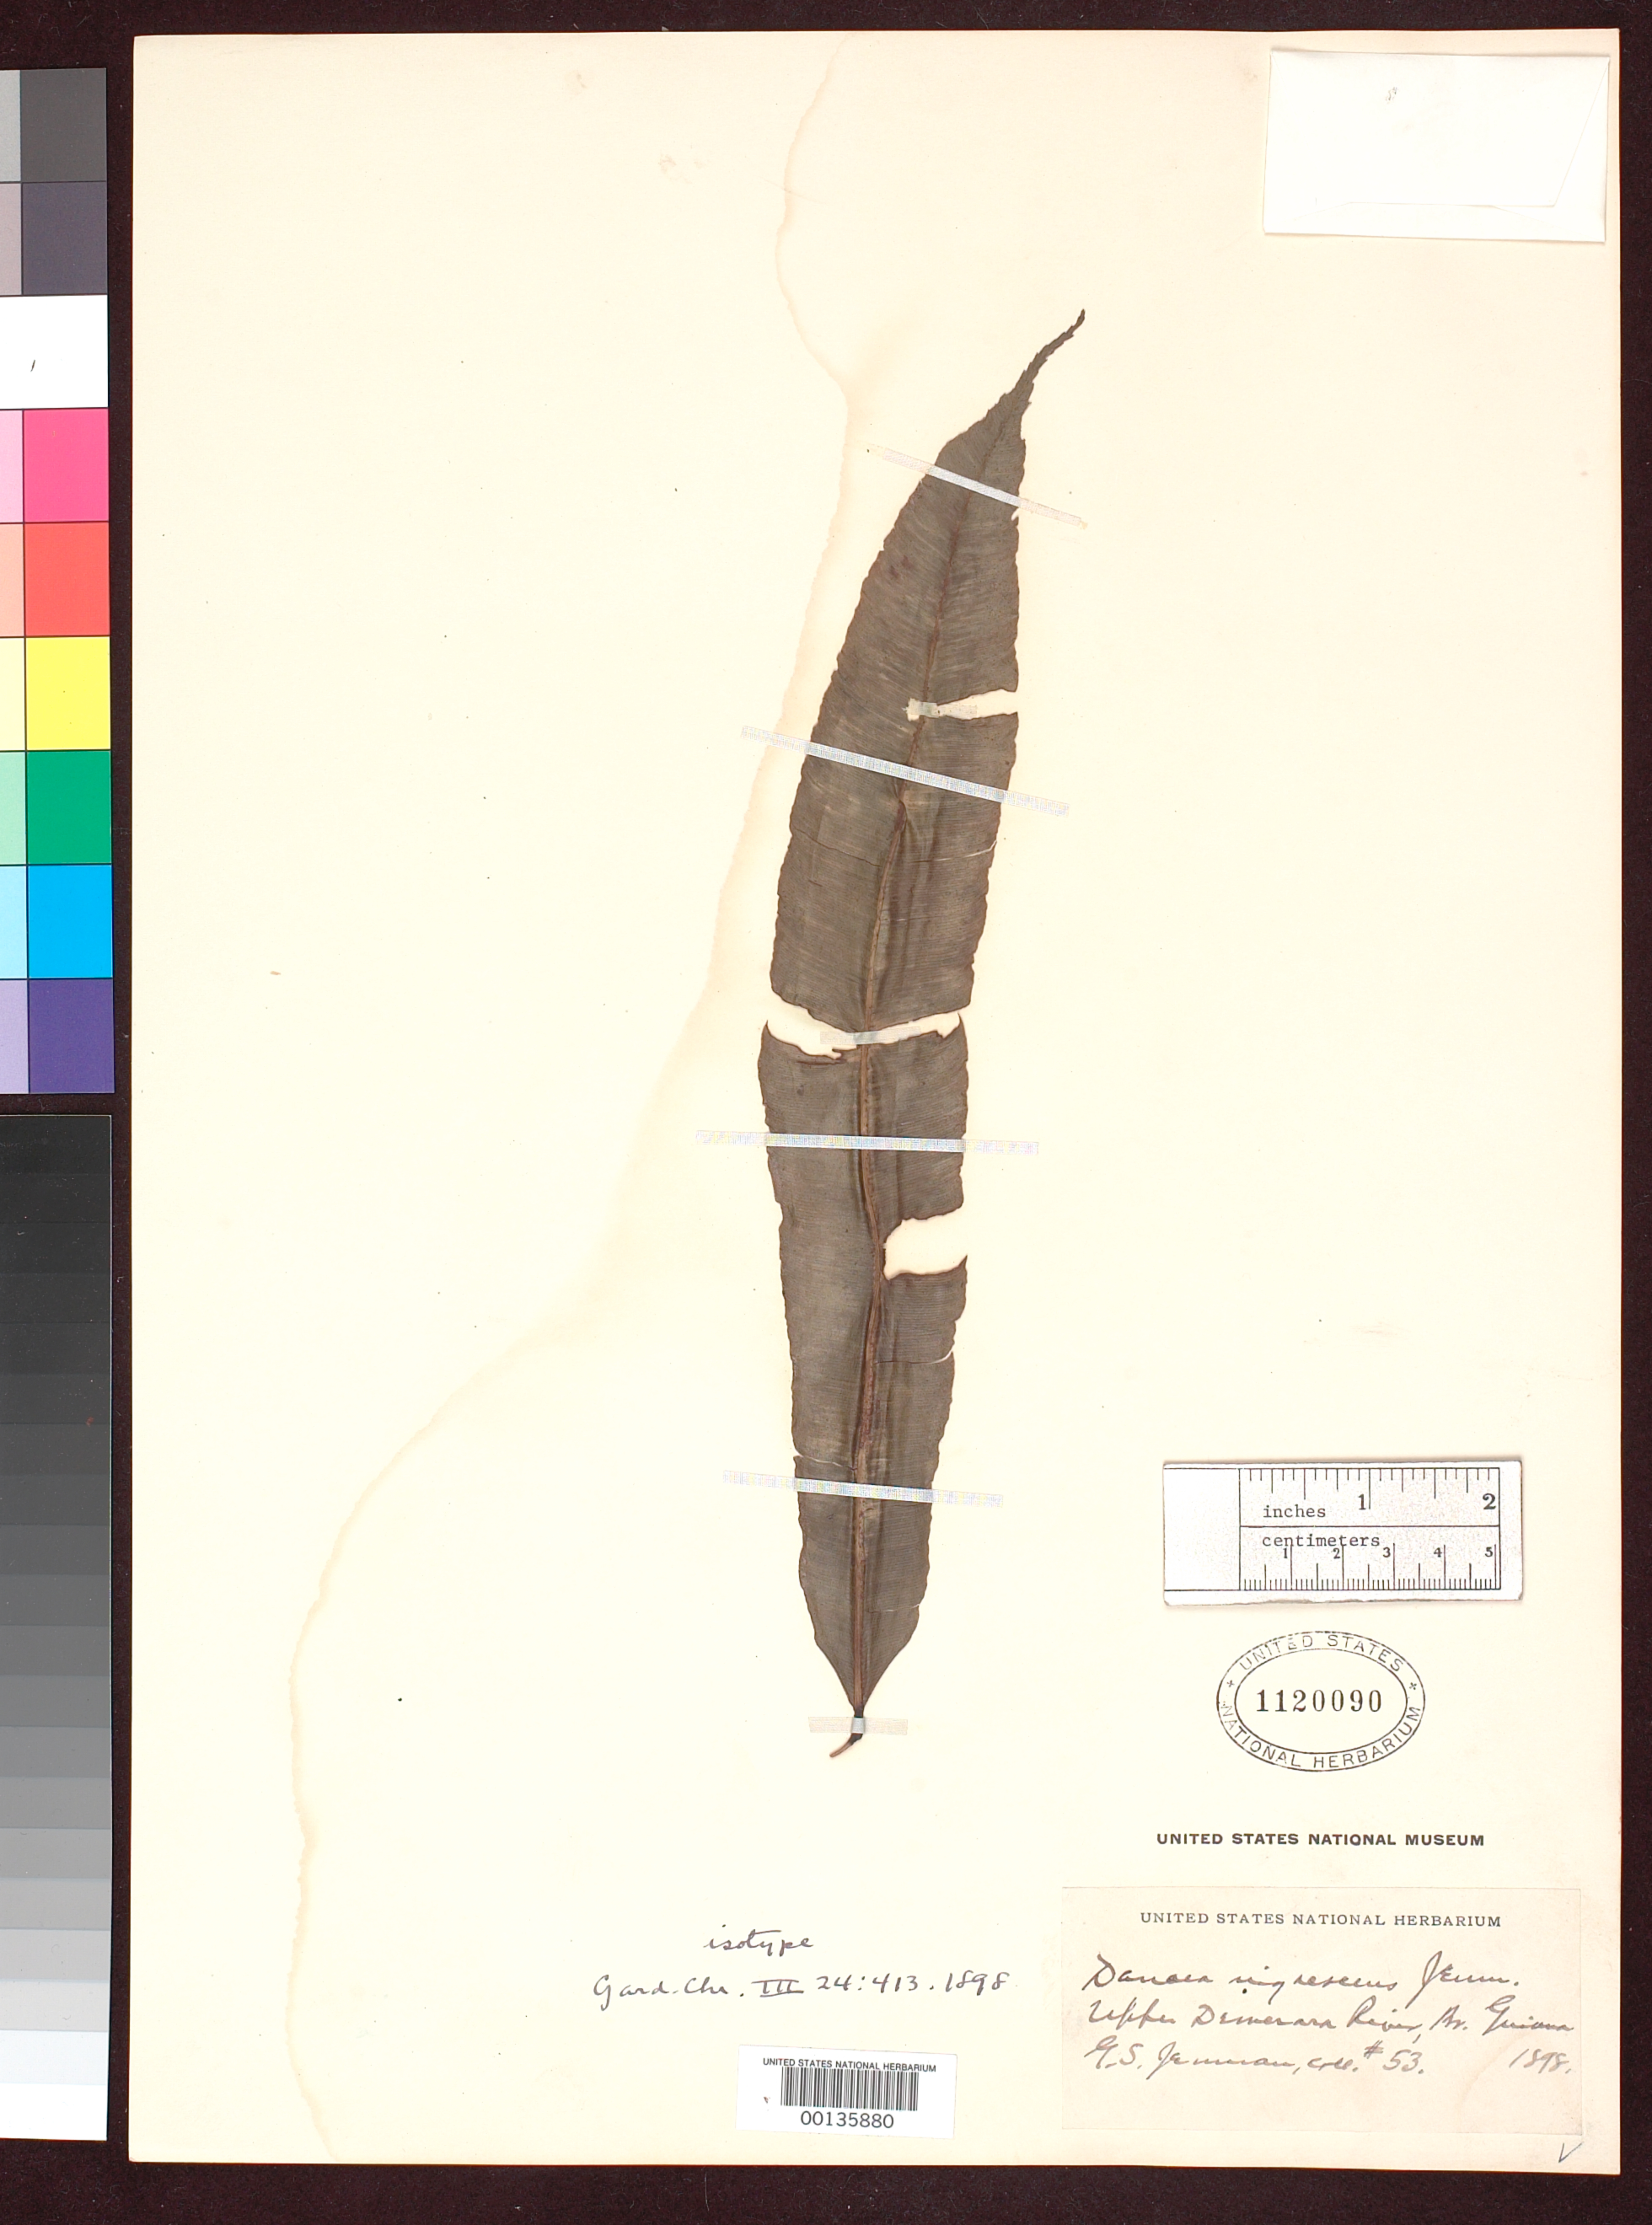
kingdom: Plantae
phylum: Tracheophyta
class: Polypodiopsida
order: Marattiales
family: Marattiaceae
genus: Danaea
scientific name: Danaea nigrescens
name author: Jenman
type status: Type Collection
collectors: G. S. Jenman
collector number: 53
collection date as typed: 1898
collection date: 1898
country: Guyana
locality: Upper Demererra River.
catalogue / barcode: US 1120090